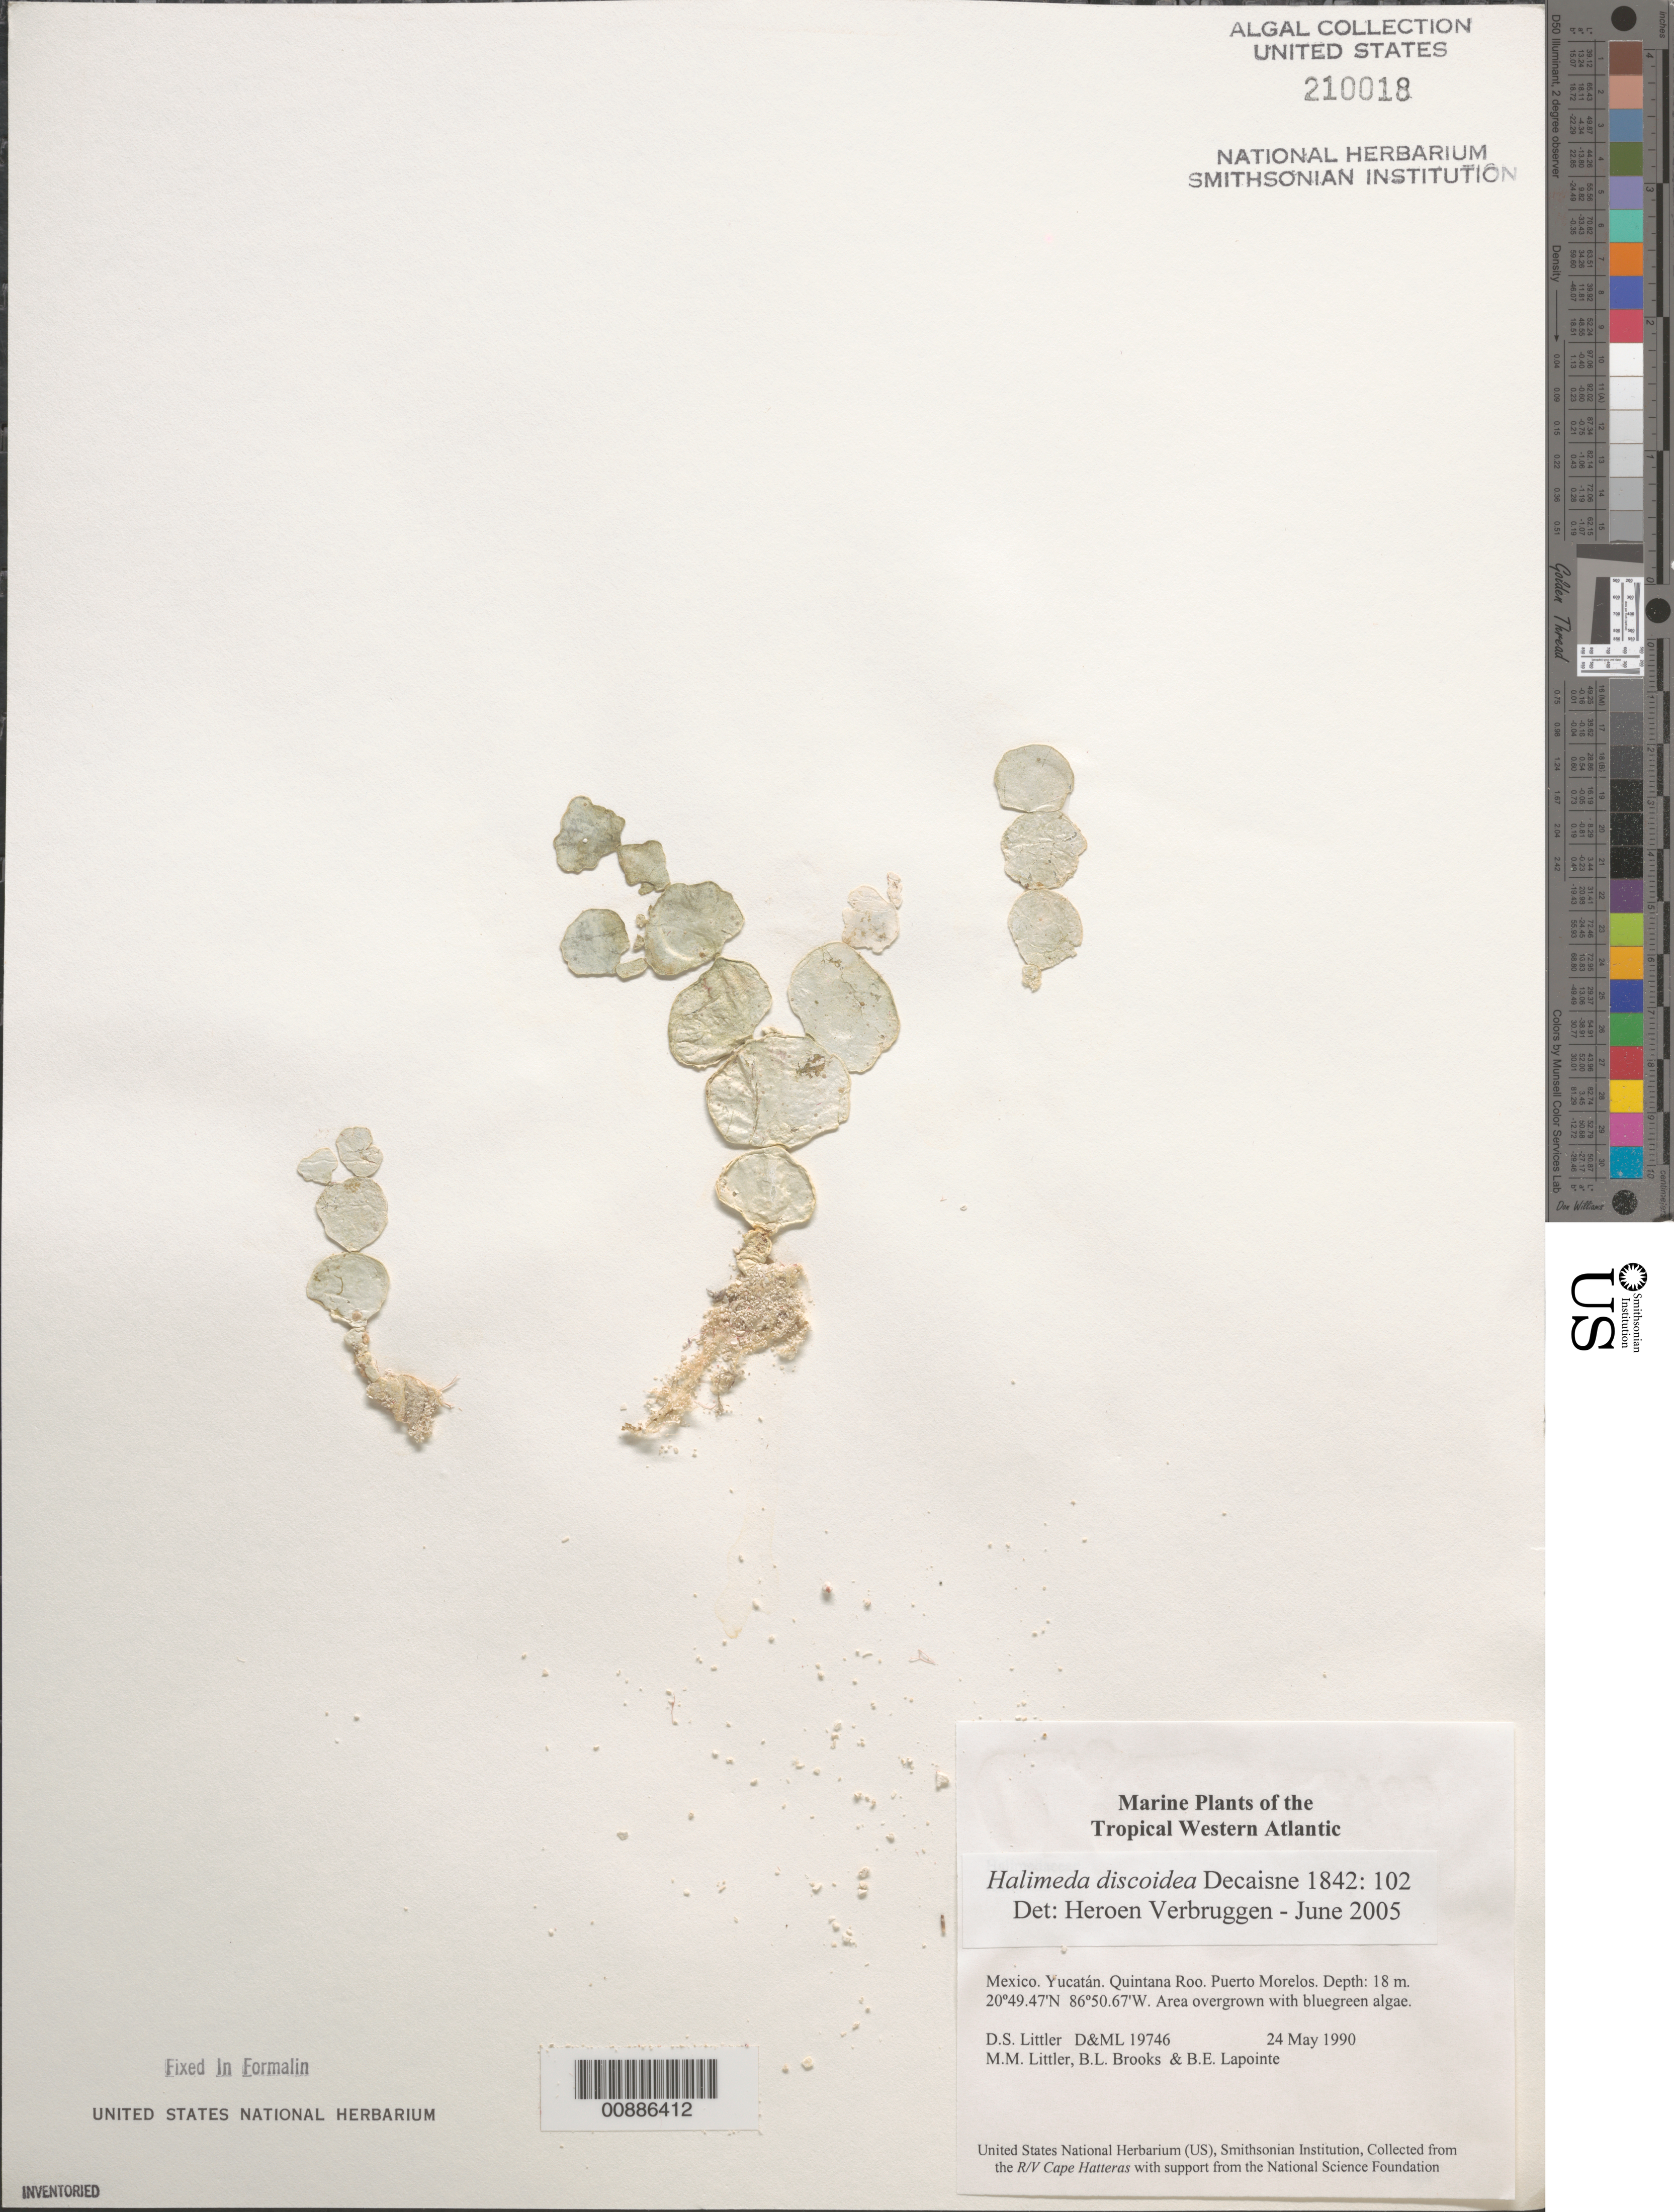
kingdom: Plantae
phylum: Chlorophyta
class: Ulvophyceae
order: Bryopsidales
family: Halimedaceae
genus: Halimeda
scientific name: Halimeda discoidea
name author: Decne.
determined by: Verbruggen, H.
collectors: D. S. Littler, M. M. Littler, B. Brooks & B. Lapointe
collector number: D&ML 19746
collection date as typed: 24 May 1990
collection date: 1990-05-24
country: Mexico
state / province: Quintana Roo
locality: Puerto Morelos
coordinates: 20 49.47'N, 86 50.67'W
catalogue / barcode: US 210018